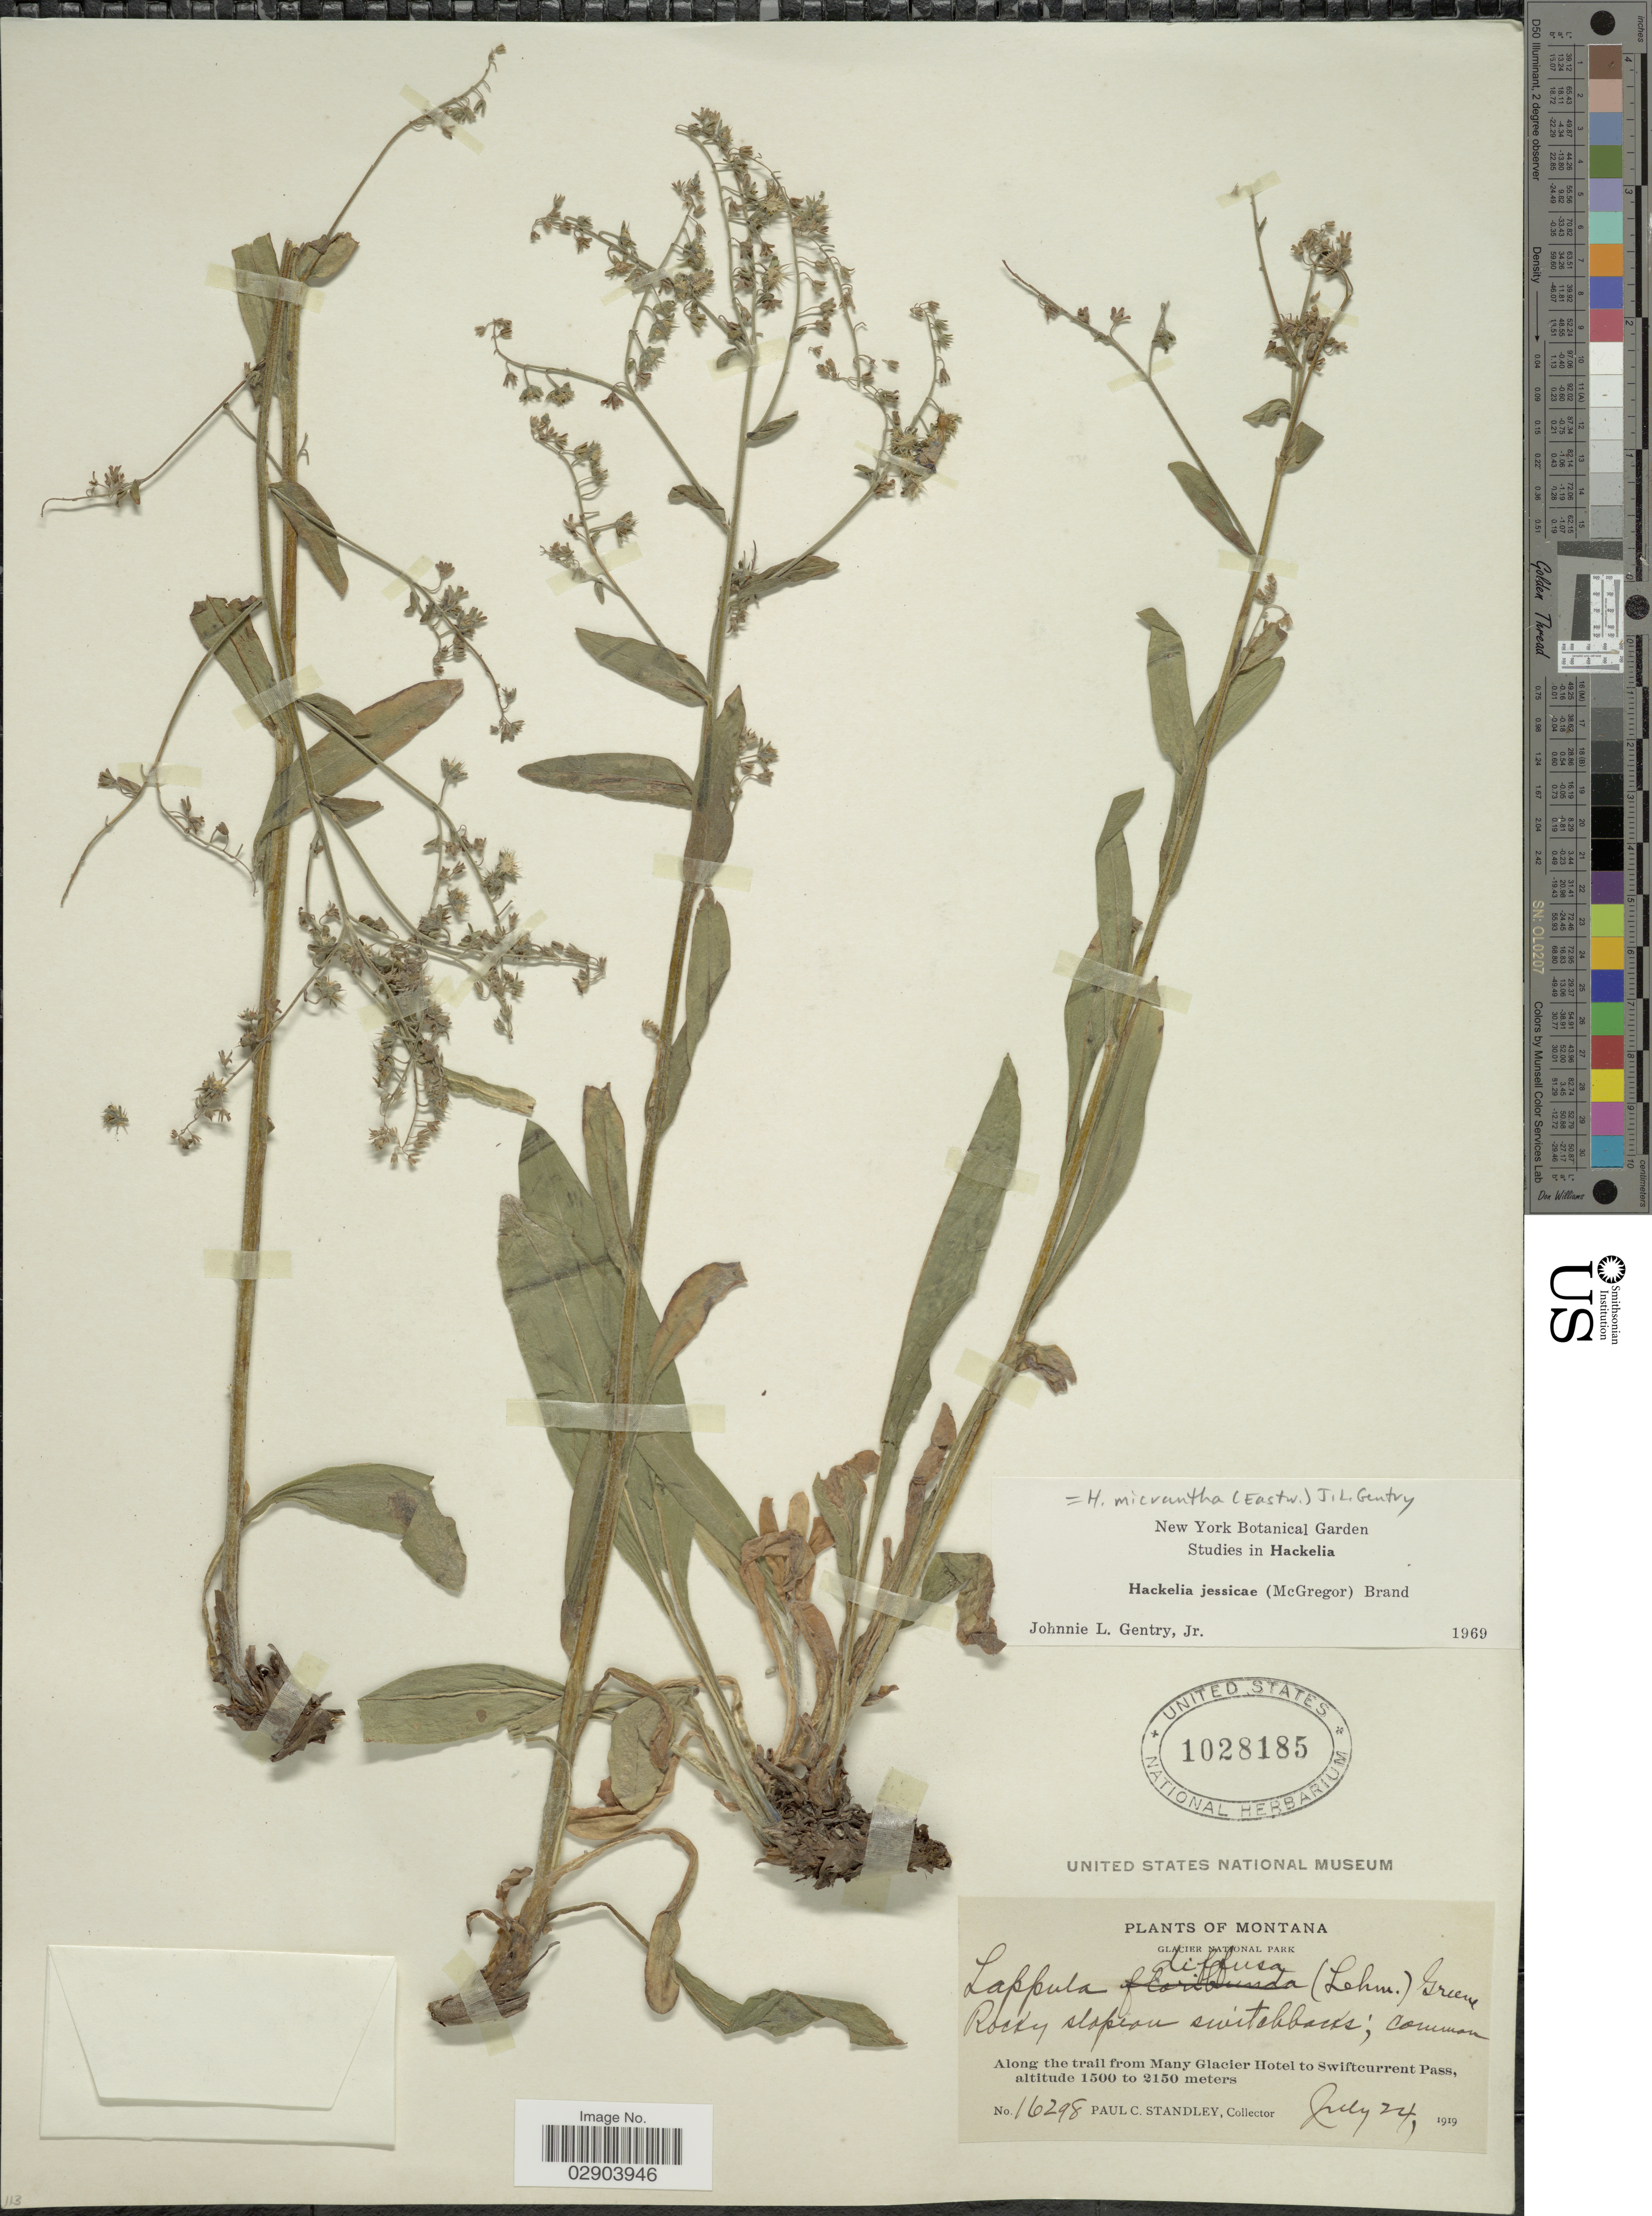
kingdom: Plantae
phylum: Tracheophyta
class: Magnoliopsida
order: Boraginales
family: Boraginaceae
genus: Hackelia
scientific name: Hackelia micrantha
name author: (Eastw.) J.L. Gentry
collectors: P. C. Standley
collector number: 16298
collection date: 1919-07-24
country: United States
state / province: Montana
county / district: Glacier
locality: Glacier National Park. Along the trail from Many Glacier Hotel to Swiftcurrent Pass.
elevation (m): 1500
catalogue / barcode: US 1028185